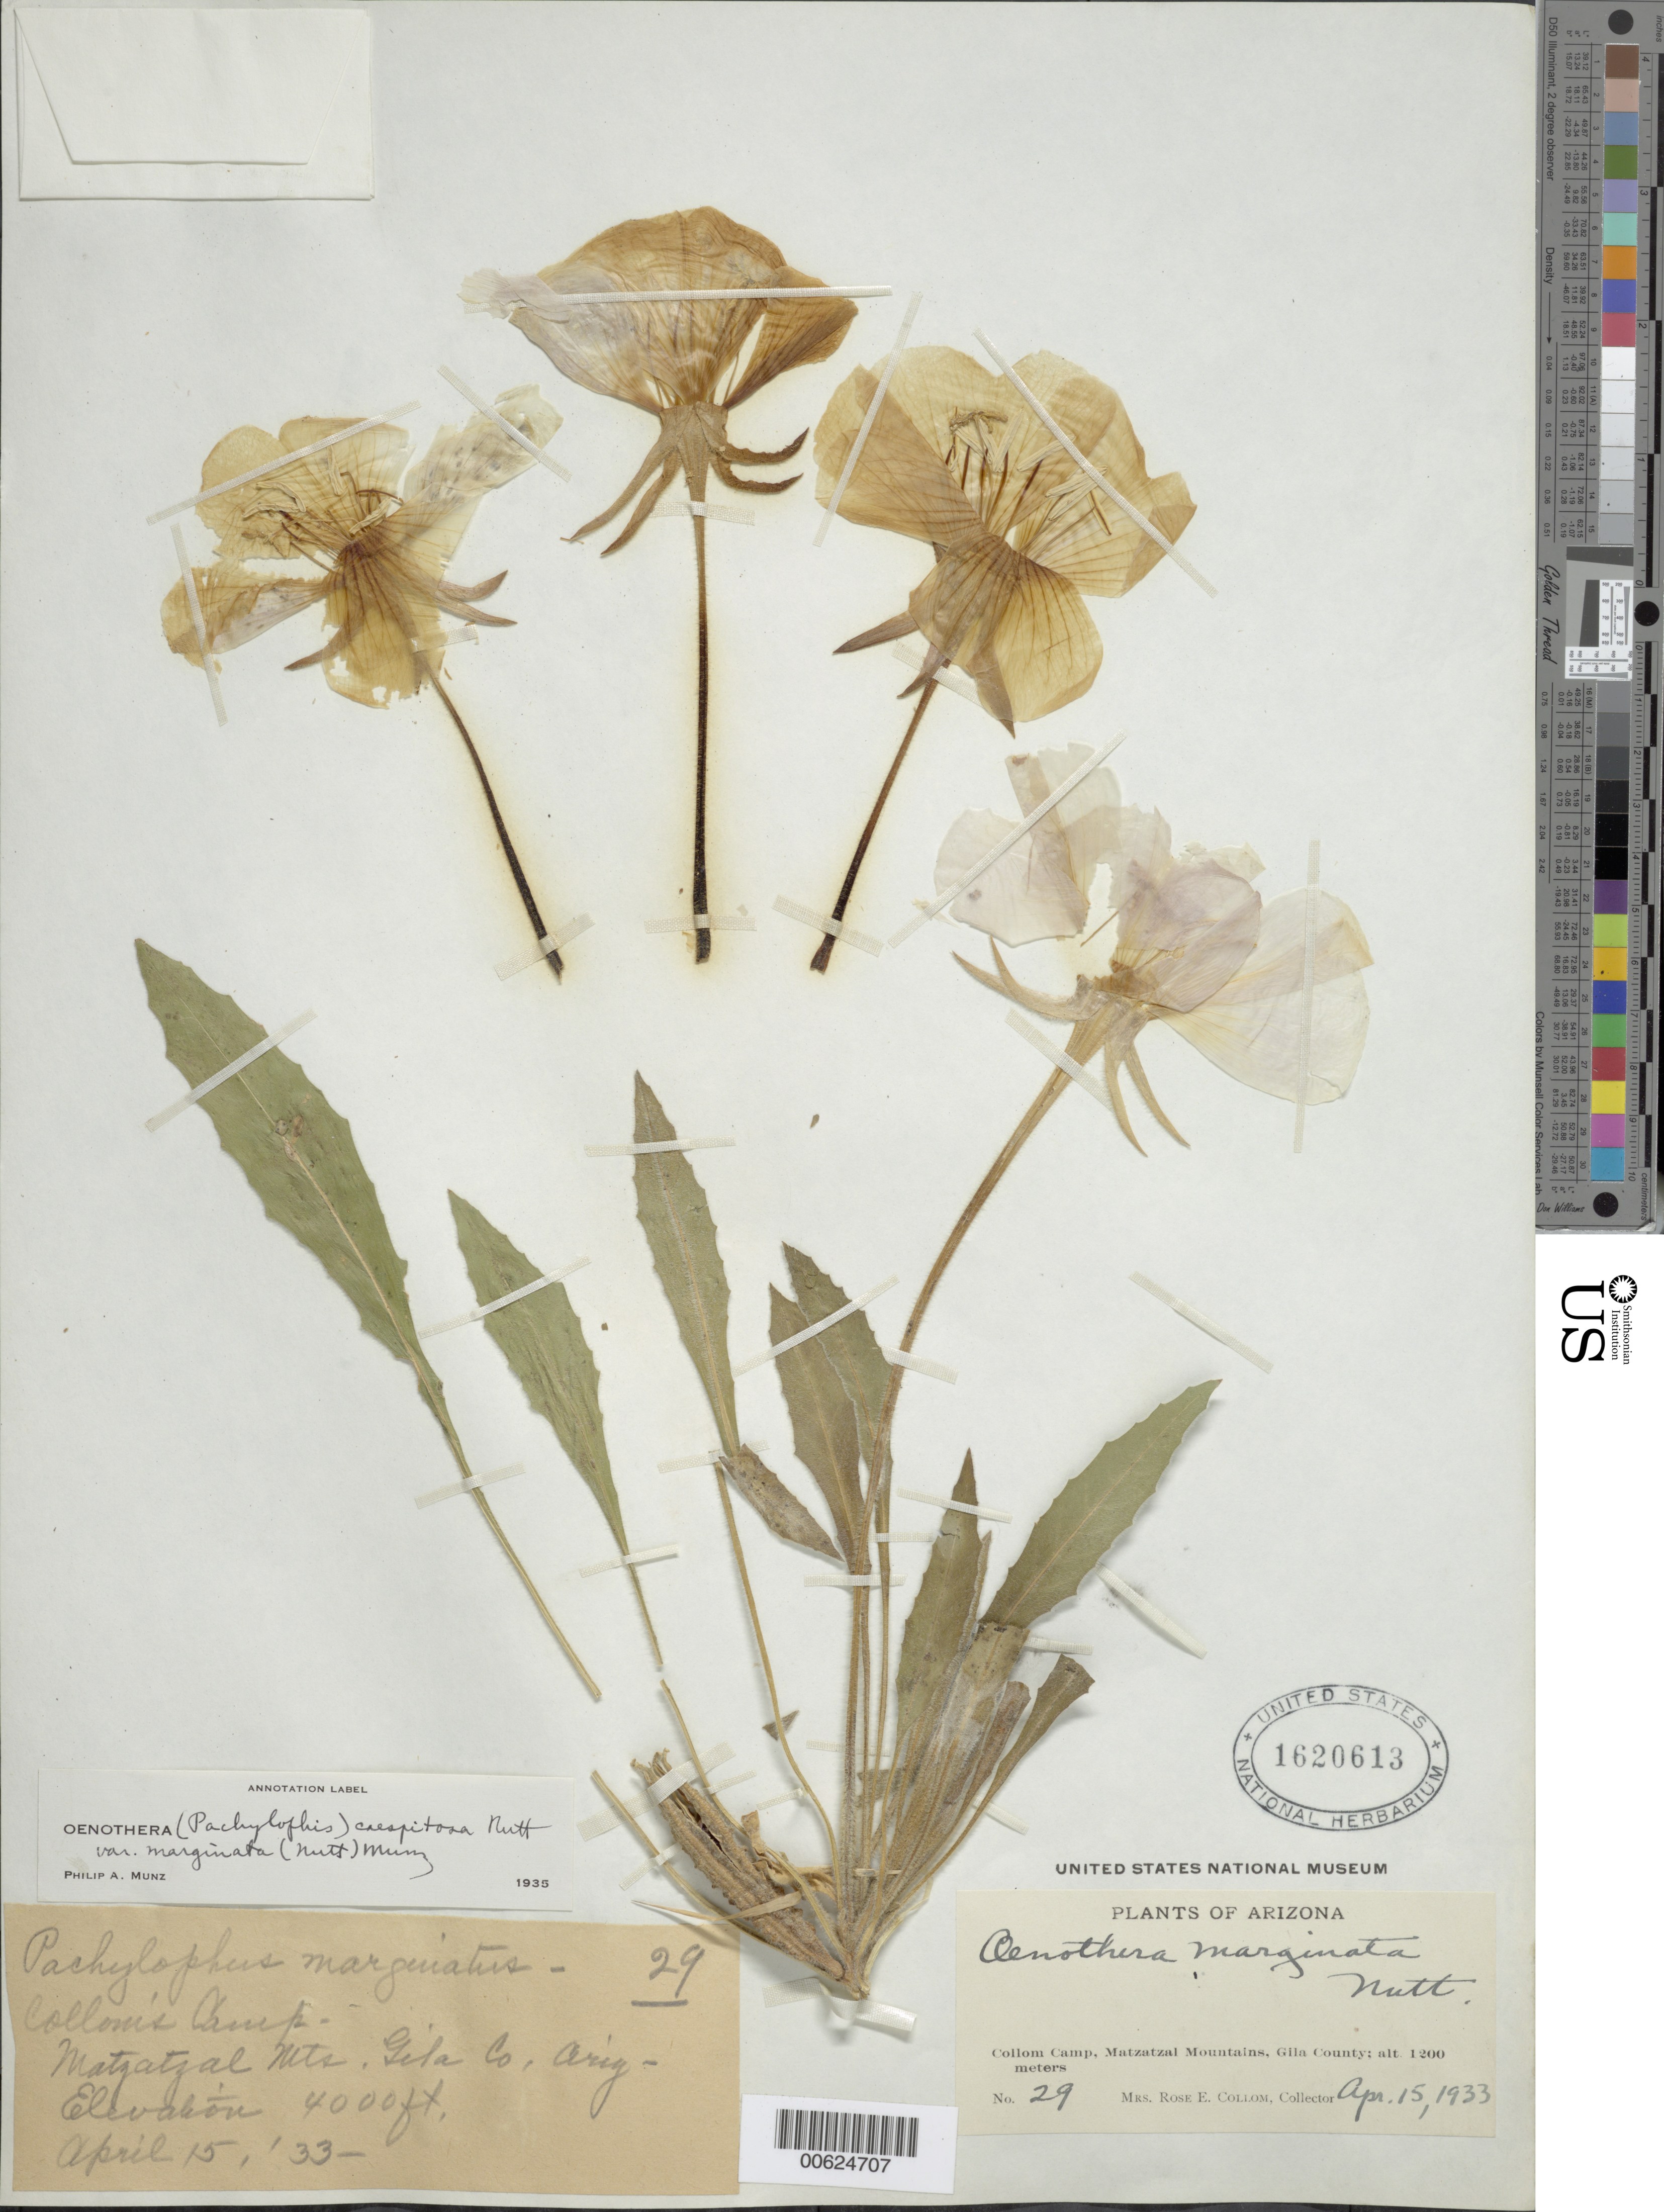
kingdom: Plantae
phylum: Tracheophyta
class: Magnoliopsida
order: Myrtales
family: Onagraceae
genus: Oenothera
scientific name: Oenothera cespitosa subsp. marginata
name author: (Nutt. ex Hook. & Arn.) Munz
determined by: Munz, Philip A.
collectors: R. E. Collom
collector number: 29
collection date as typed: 15 Apr 1933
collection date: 1933-04-15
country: United States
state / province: Arizona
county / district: Gila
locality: Collom Camp, Matzatzal Mountains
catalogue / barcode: US 1620613